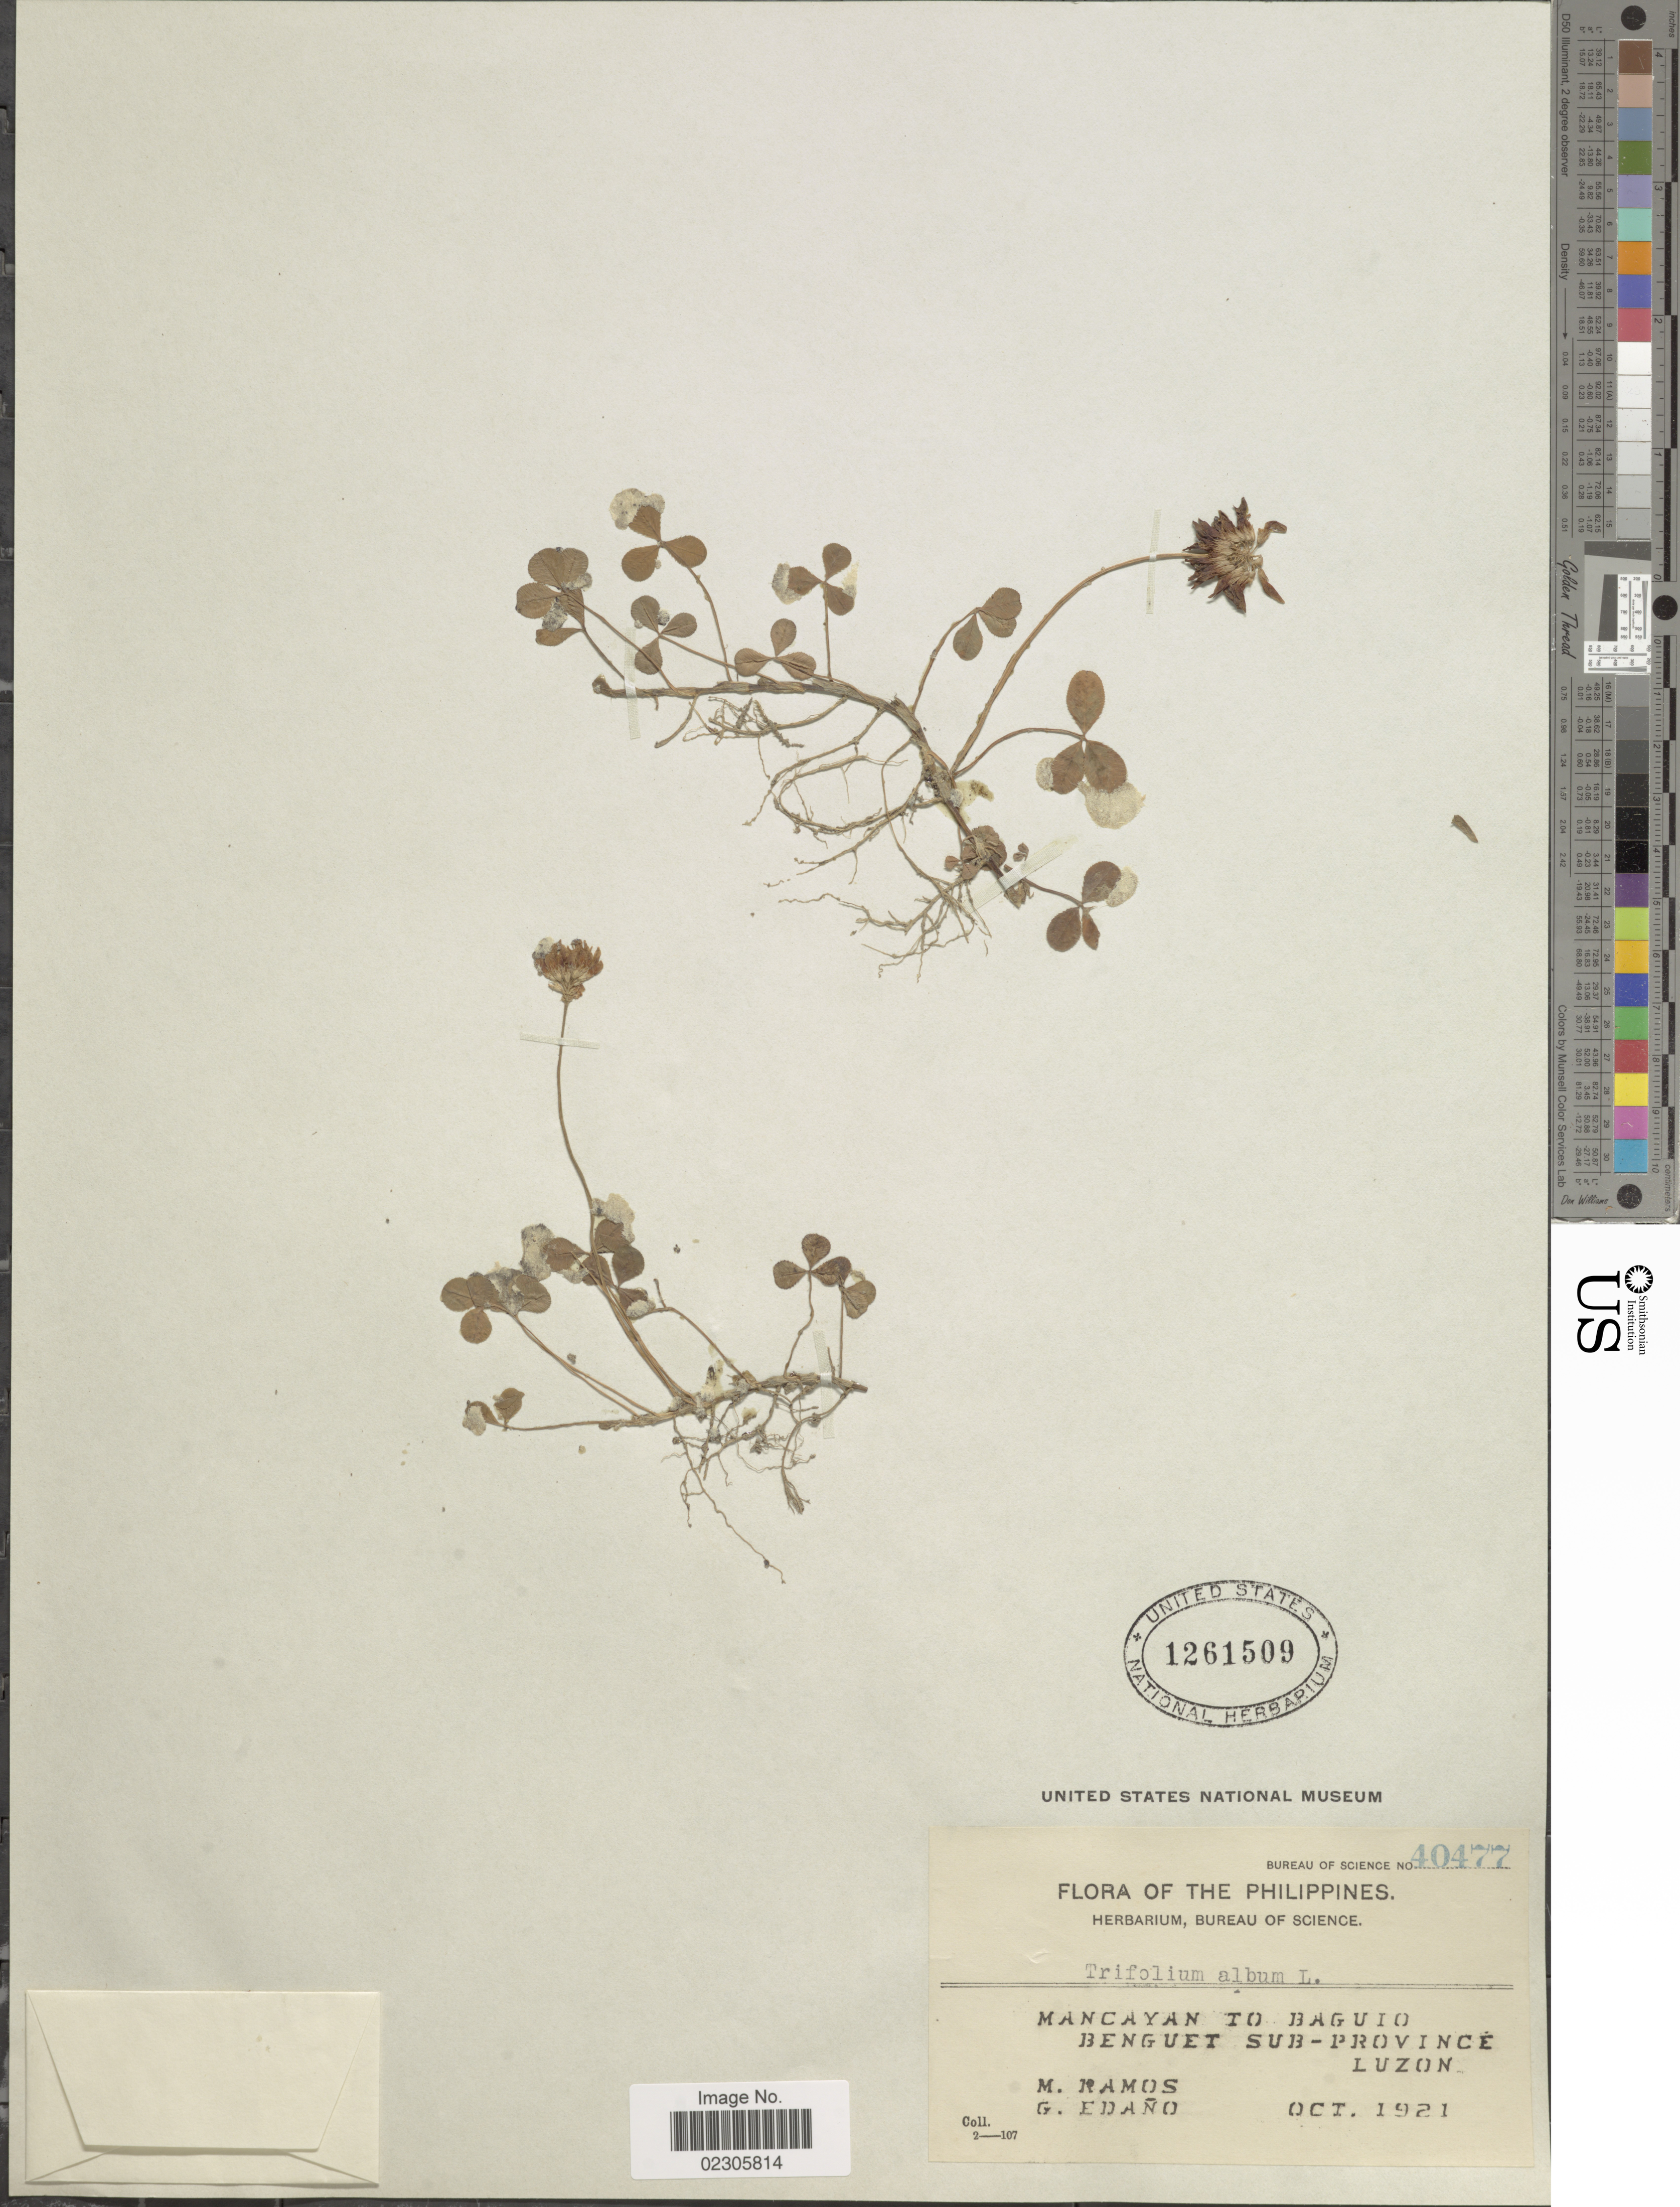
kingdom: Plantae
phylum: Tracheophyta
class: Magnoliopsida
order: Fabales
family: Fabaceae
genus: Trifolium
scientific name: Trifolium album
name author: L.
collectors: M. Ramos & G. Edaño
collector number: Bureau of Science 40477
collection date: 1921-10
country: Philippines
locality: Mancayan to Bahuio, Benguet Sub-Province Luzon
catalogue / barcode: US 1261509